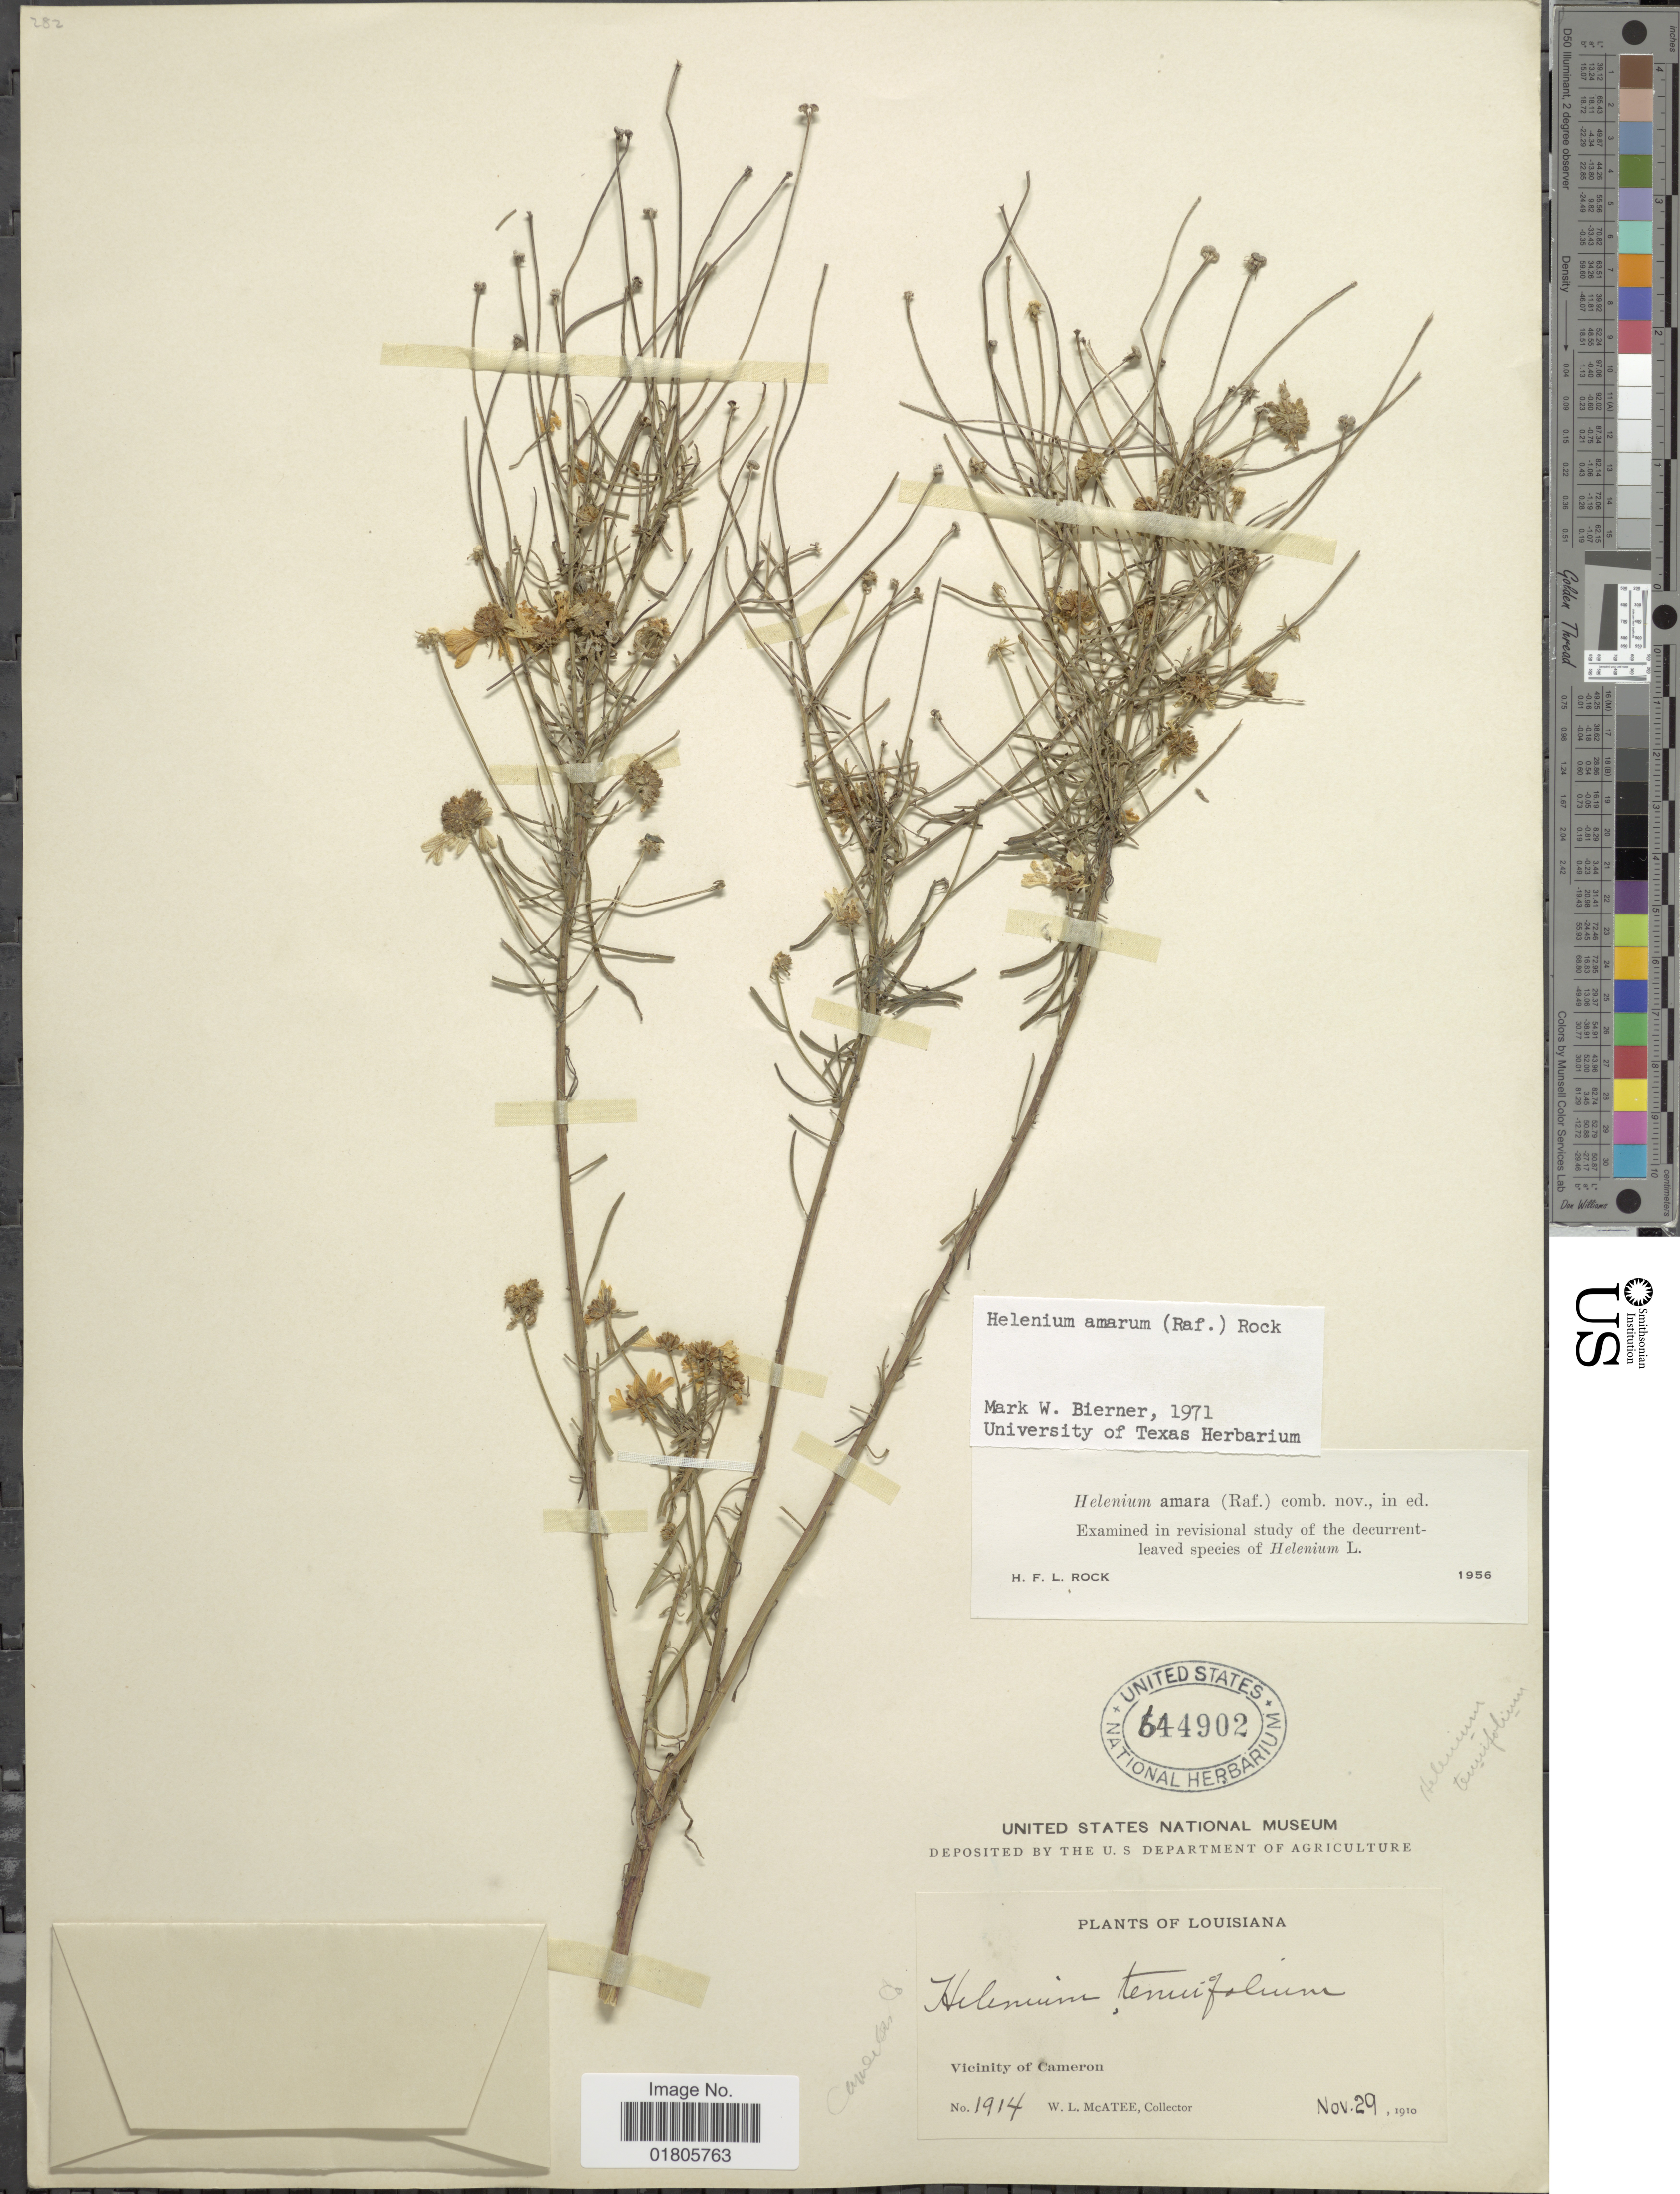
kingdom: Plantae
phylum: Tracheophyta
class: Magnoliopsida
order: Asterales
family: Asteraceae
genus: Helenium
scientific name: Helenium amarum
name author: (Raf.) H. Rock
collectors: W. McAtee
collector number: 1914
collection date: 1910-11-29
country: United States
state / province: Louisiana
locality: Vicinity of Cameron. Cameron Co.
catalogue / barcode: US 644902